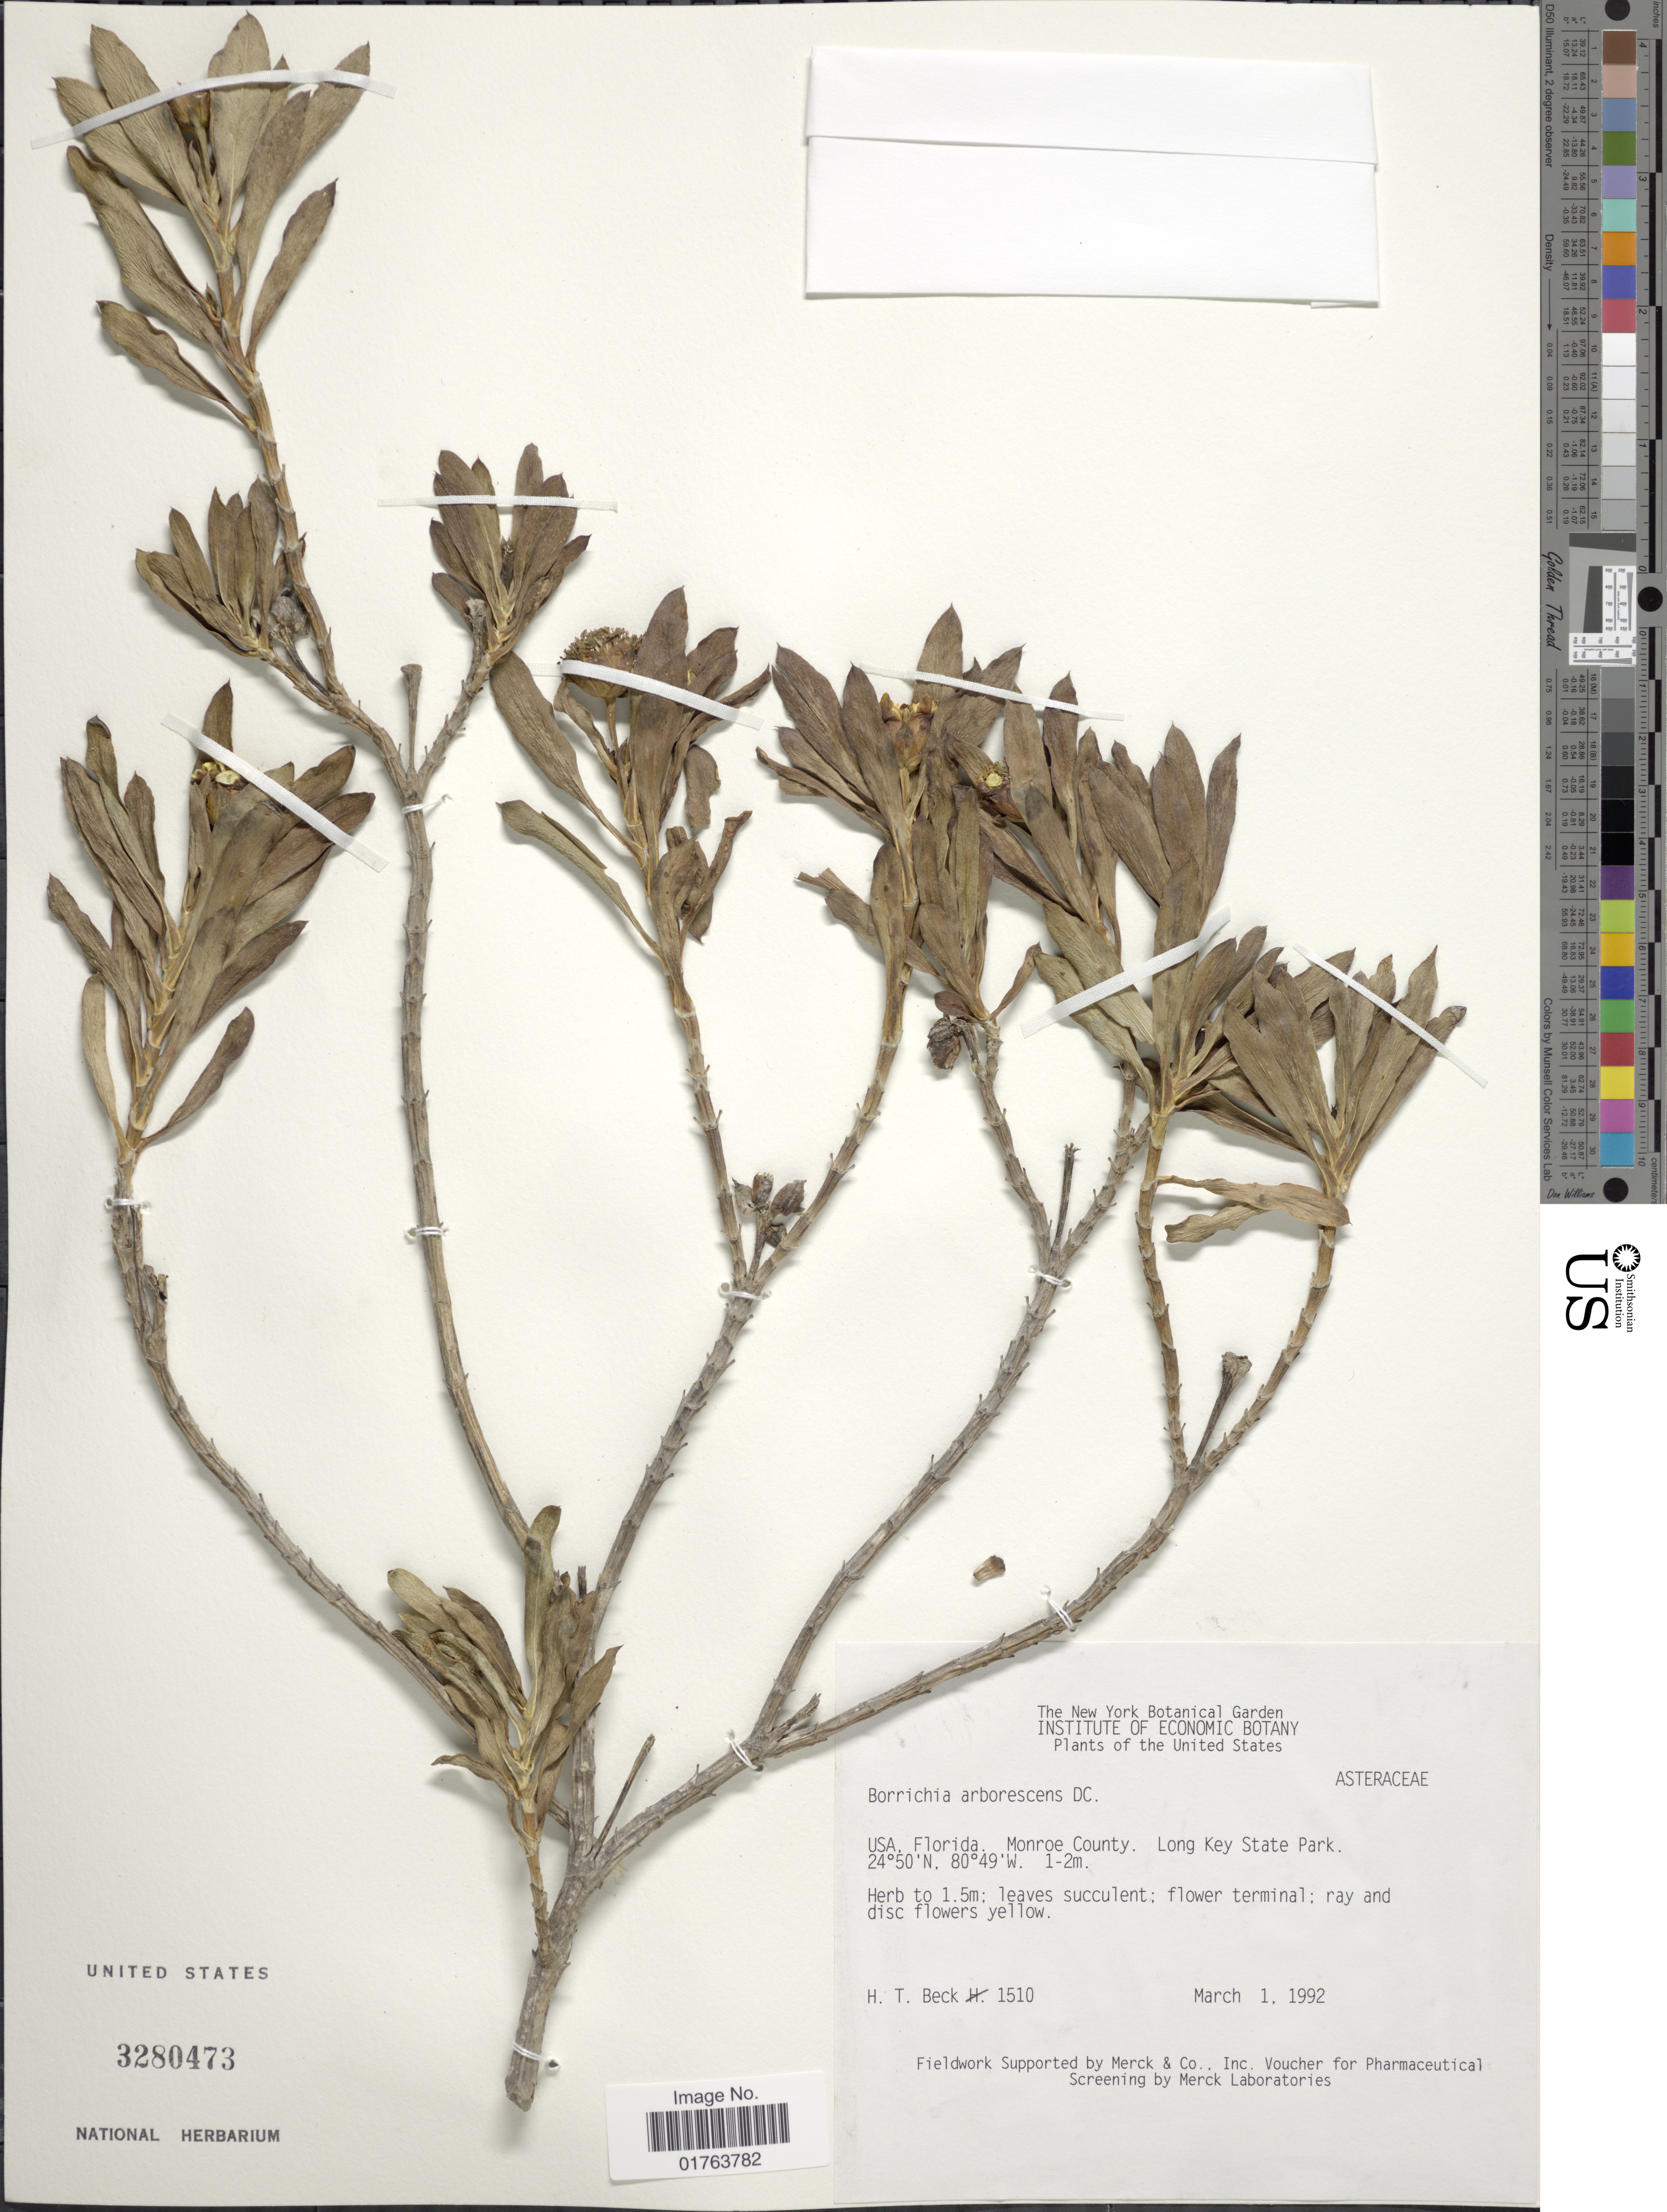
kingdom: Plantae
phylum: Tracheophyta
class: Magnoliopsida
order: Asterales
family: Asteraceae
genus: Borrichia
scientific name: Borrichia arborescens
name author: (L.) DC.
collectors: H. T. Beck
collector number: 1510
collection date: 1992-03-01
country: United States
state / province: Florida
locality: Monroe County, Long Key State Park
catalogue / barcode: US 3280473